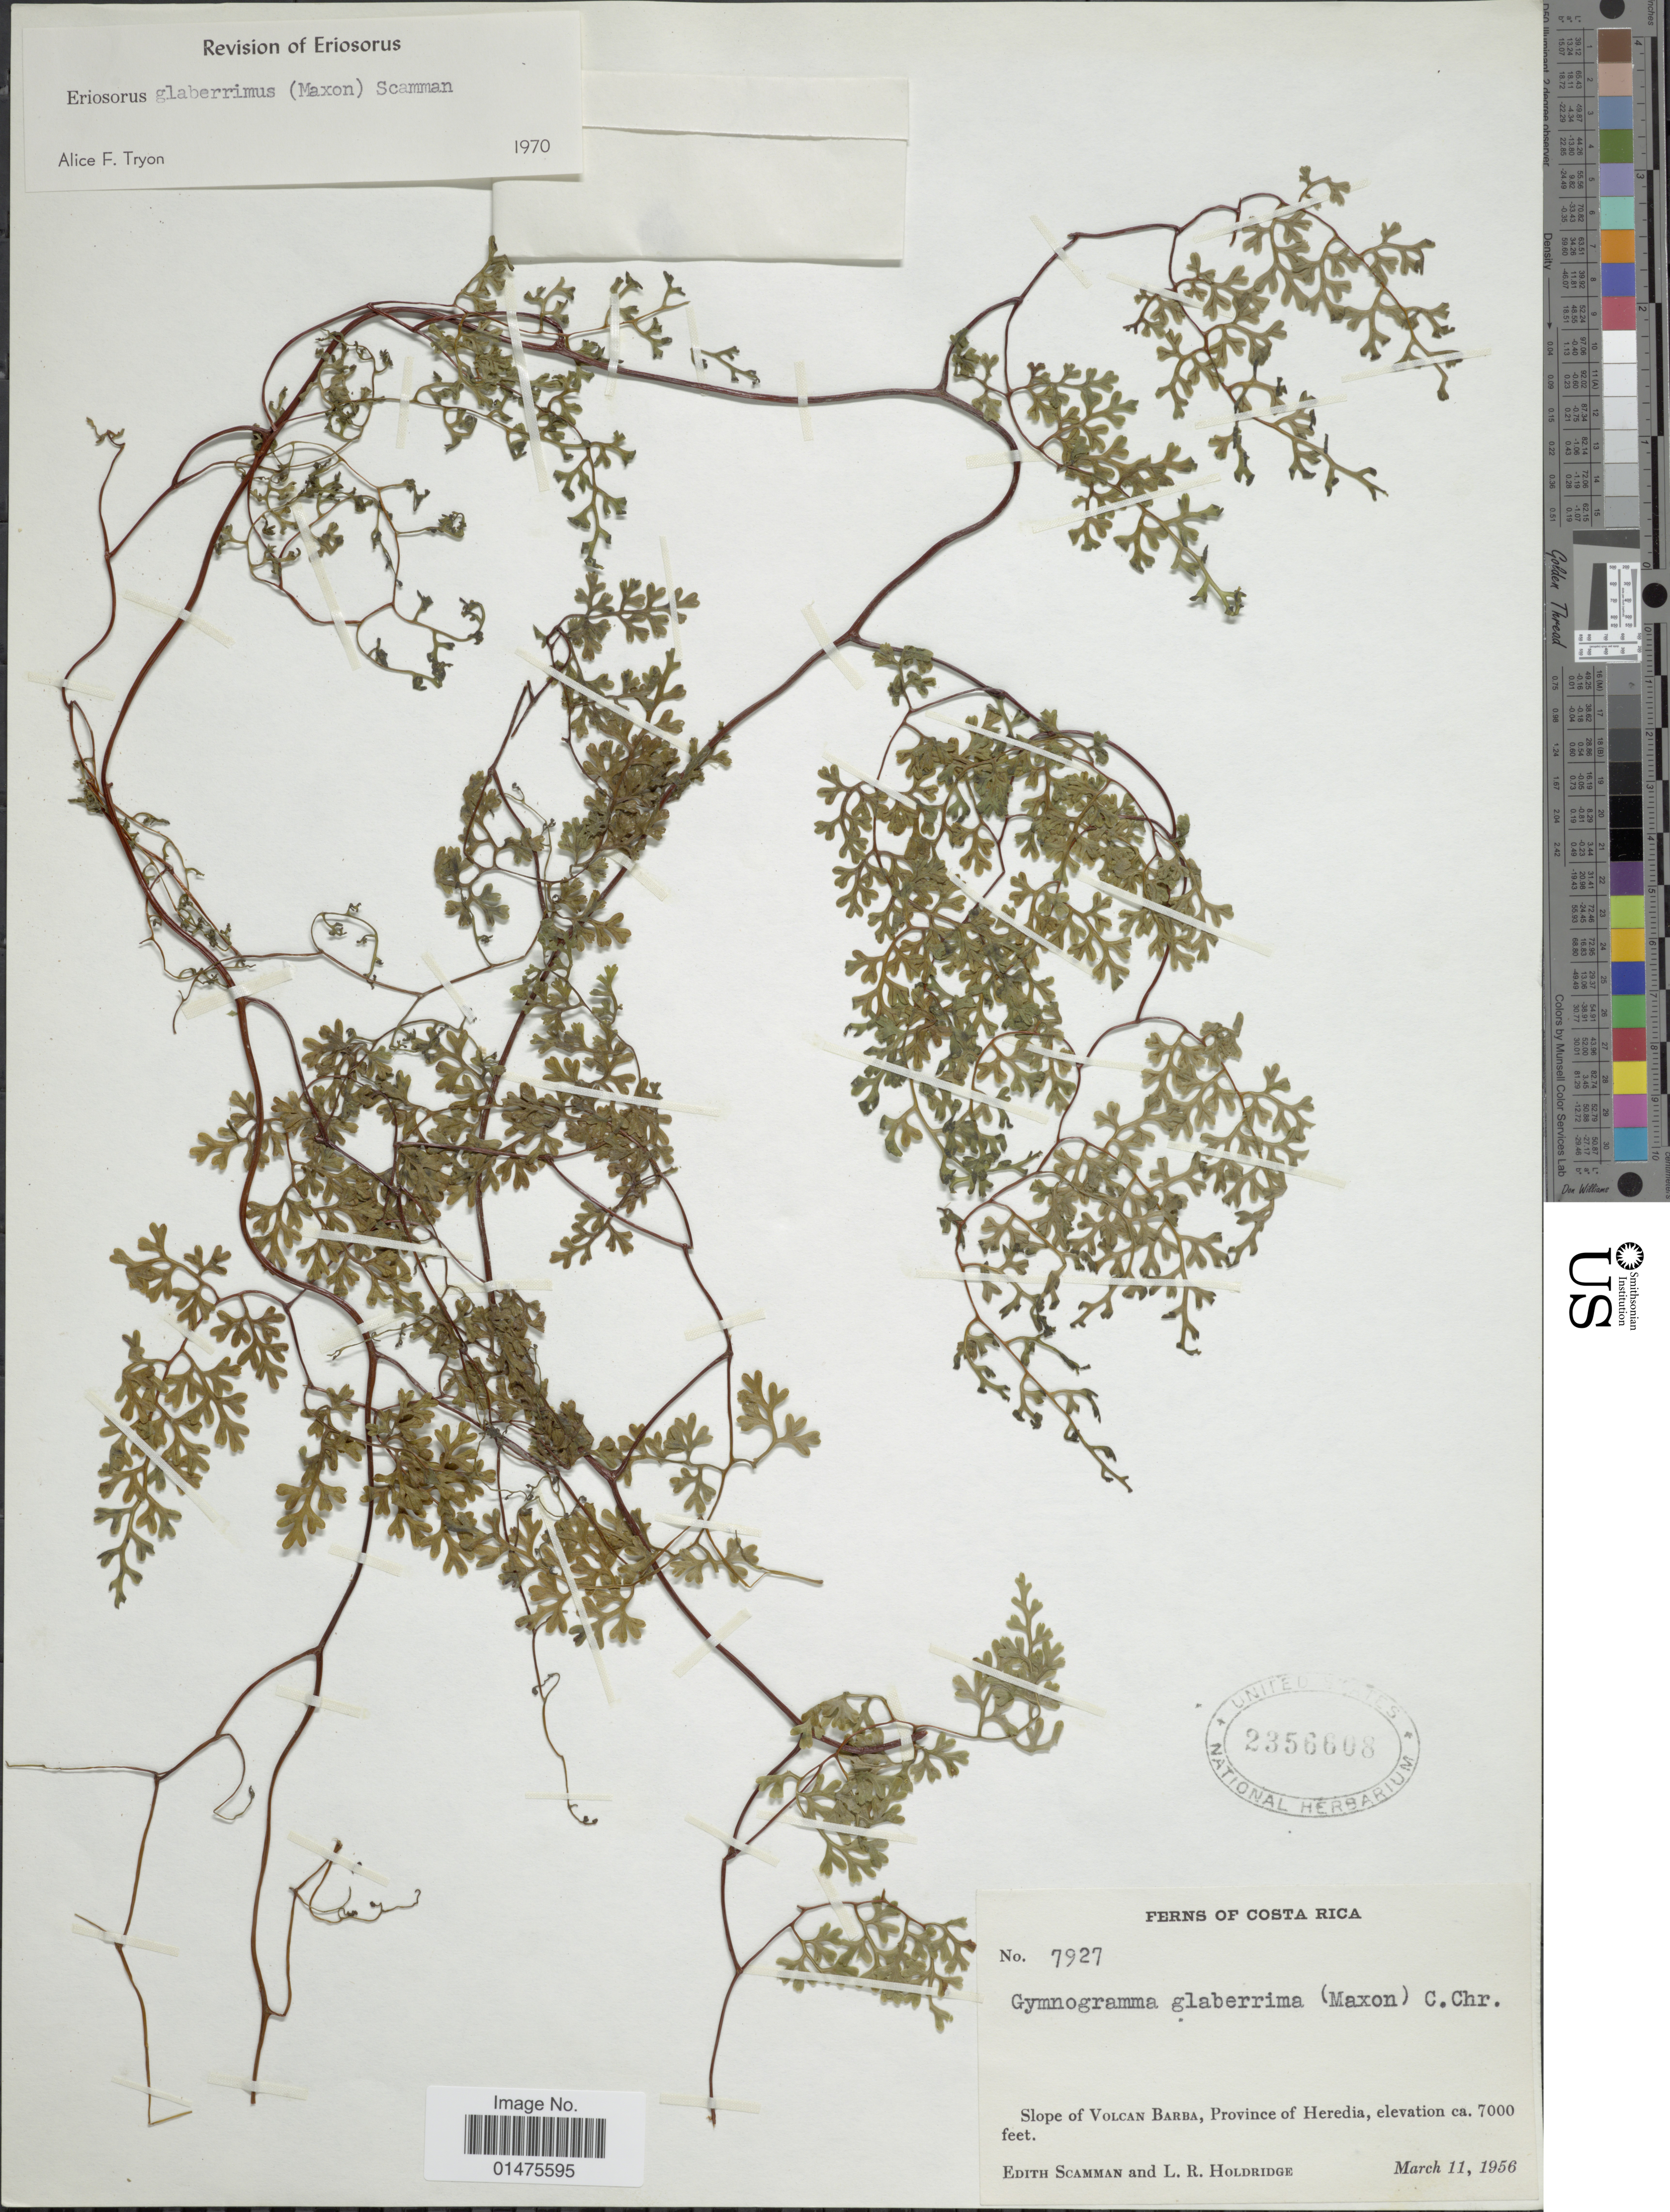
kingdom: Plantae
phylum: Tracheophyta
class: Polypodiopsida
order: Polypodiales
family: Pteridaceae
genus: Jamesonia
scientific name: Jamesonia glaberrima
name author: (Maxon) Christenh.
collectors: E. Scamman & L. Holdridge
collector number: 7927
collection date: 1956-03-11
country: Costa Rica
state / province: Heredia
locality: Slope of Volcan Barba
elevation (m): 2134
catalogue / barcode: US 2356608